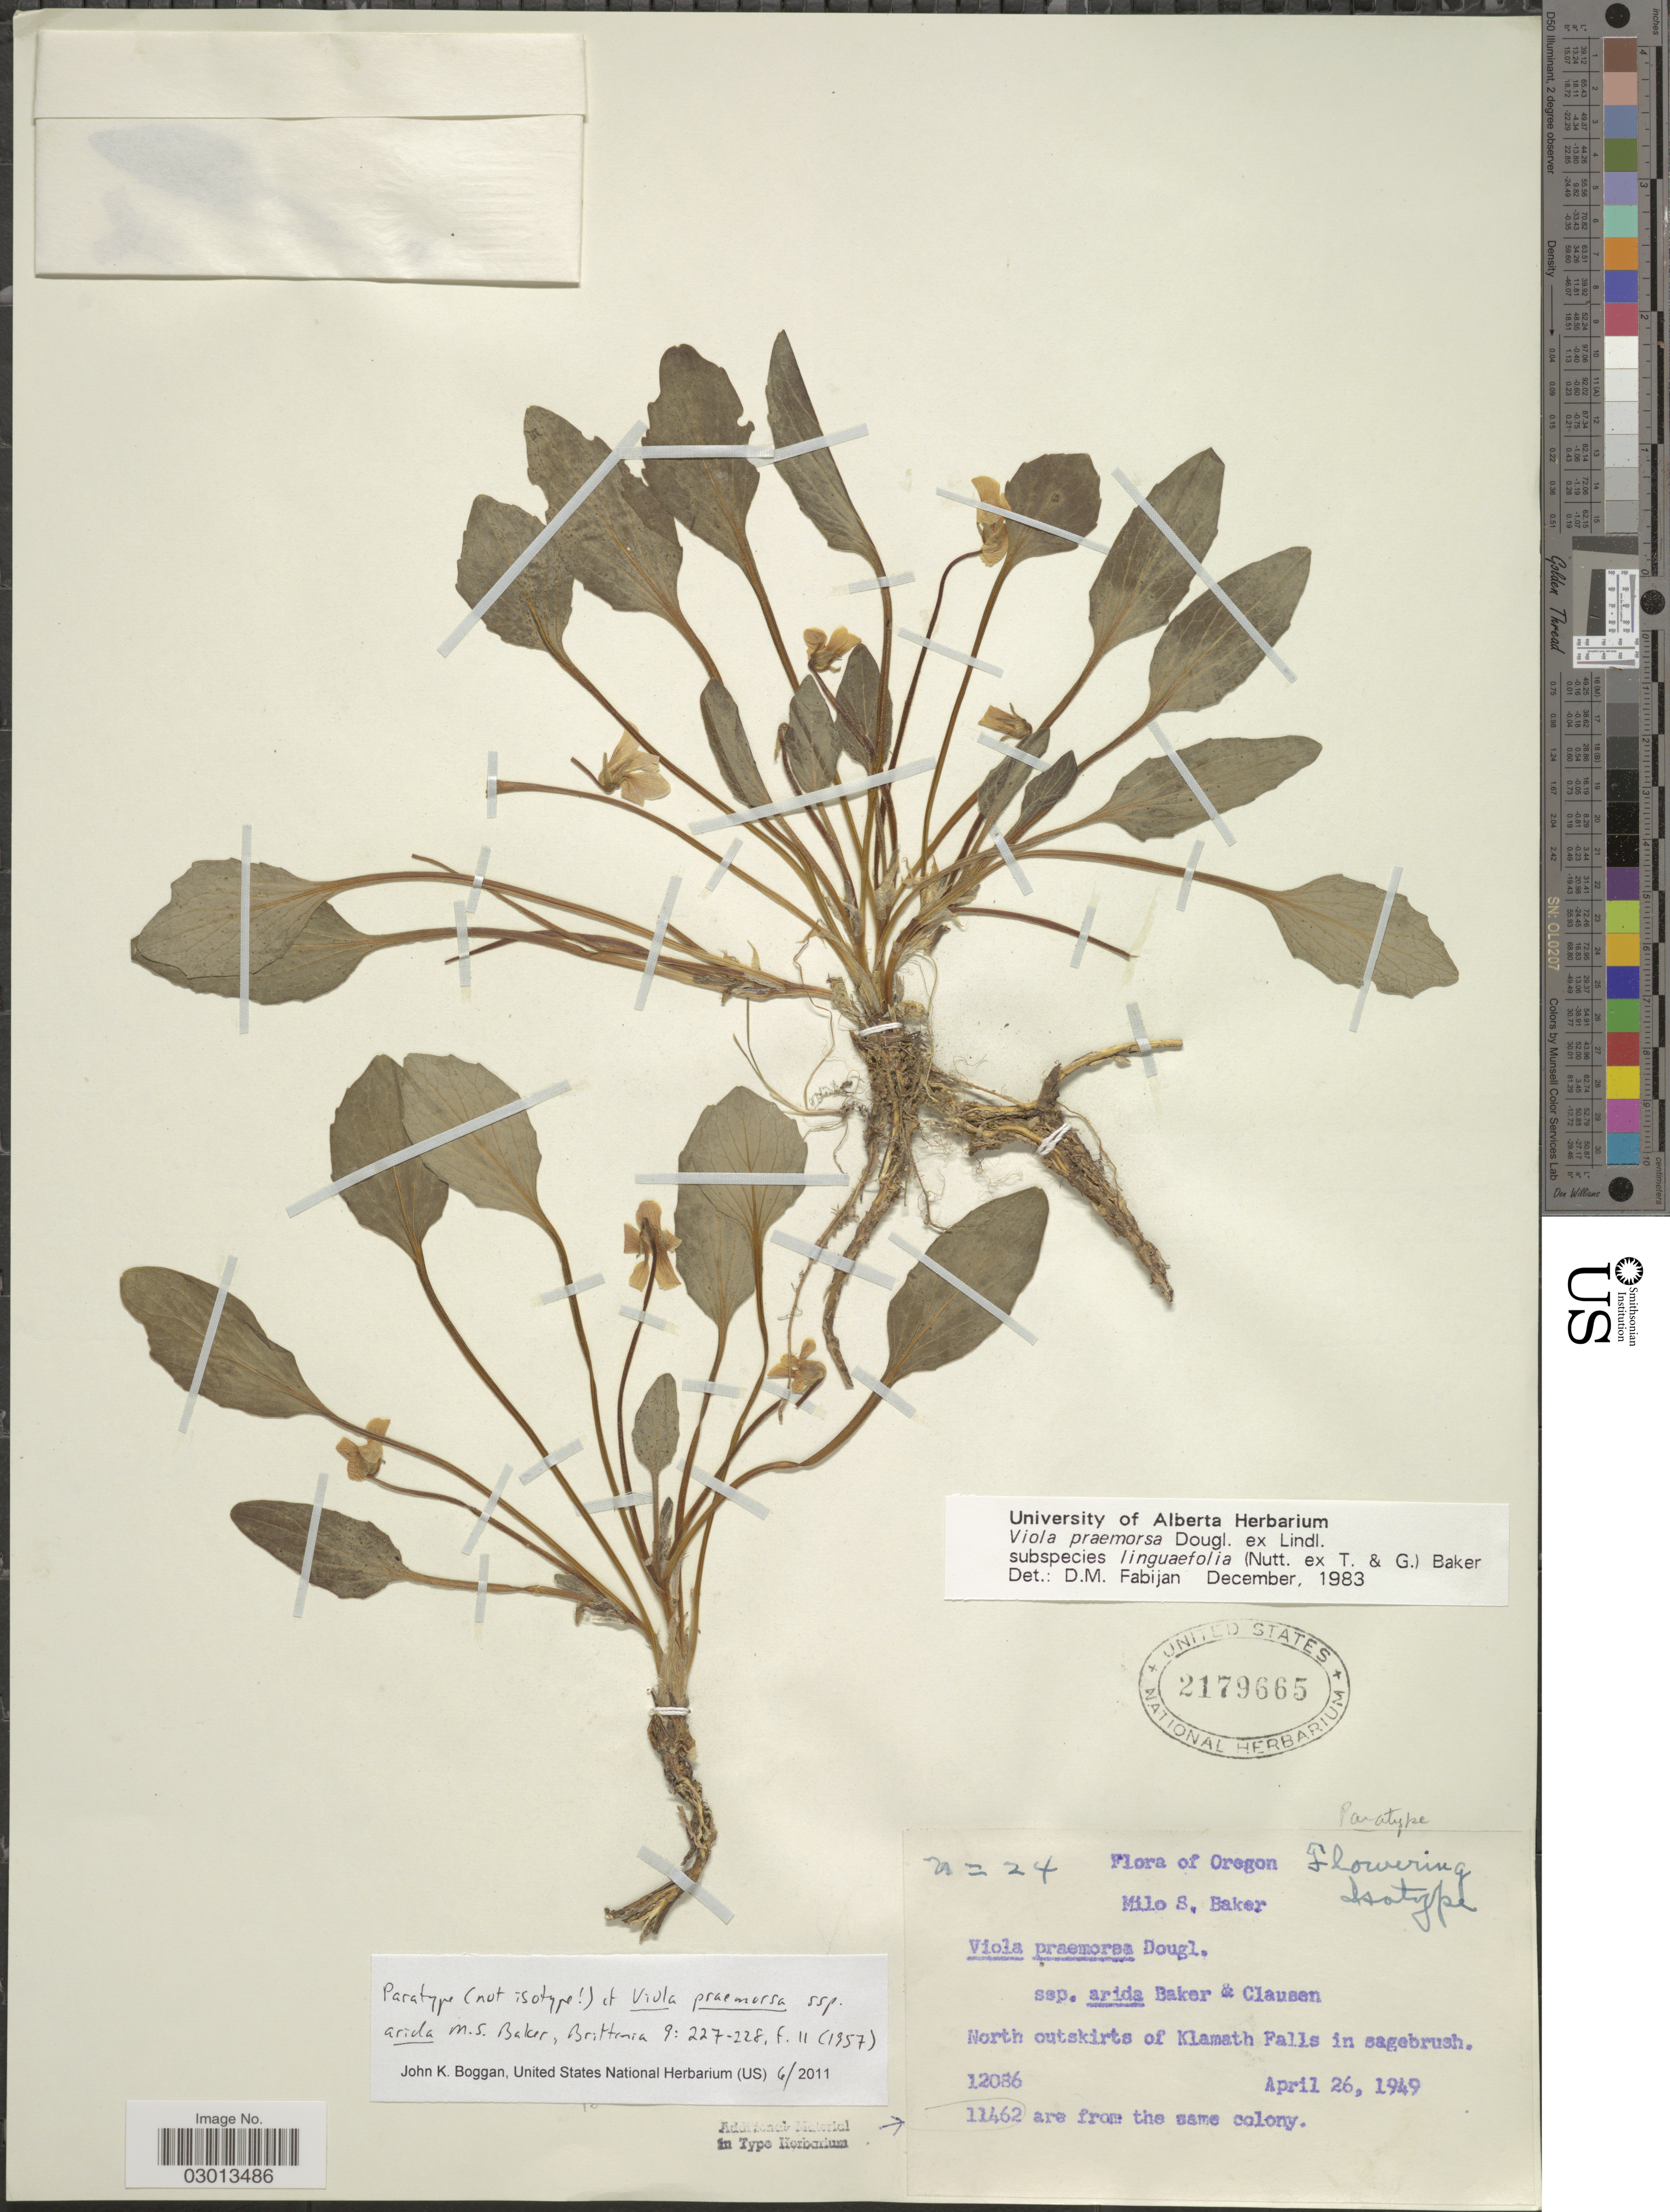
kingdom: Plantae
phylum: Tracheophyta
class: Magnoliopsida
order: Malpighiales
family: Violaceae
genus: Viola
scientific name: Viola praemorsa subsp. linguifolia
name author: (Nutt.) M.S. Baker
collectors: M. S. Baker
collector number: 11462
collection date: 1949-04-26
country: United States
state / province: Oregon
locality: North outskirts of Klamath Falls in sagebrush.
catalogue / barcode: US 2179665